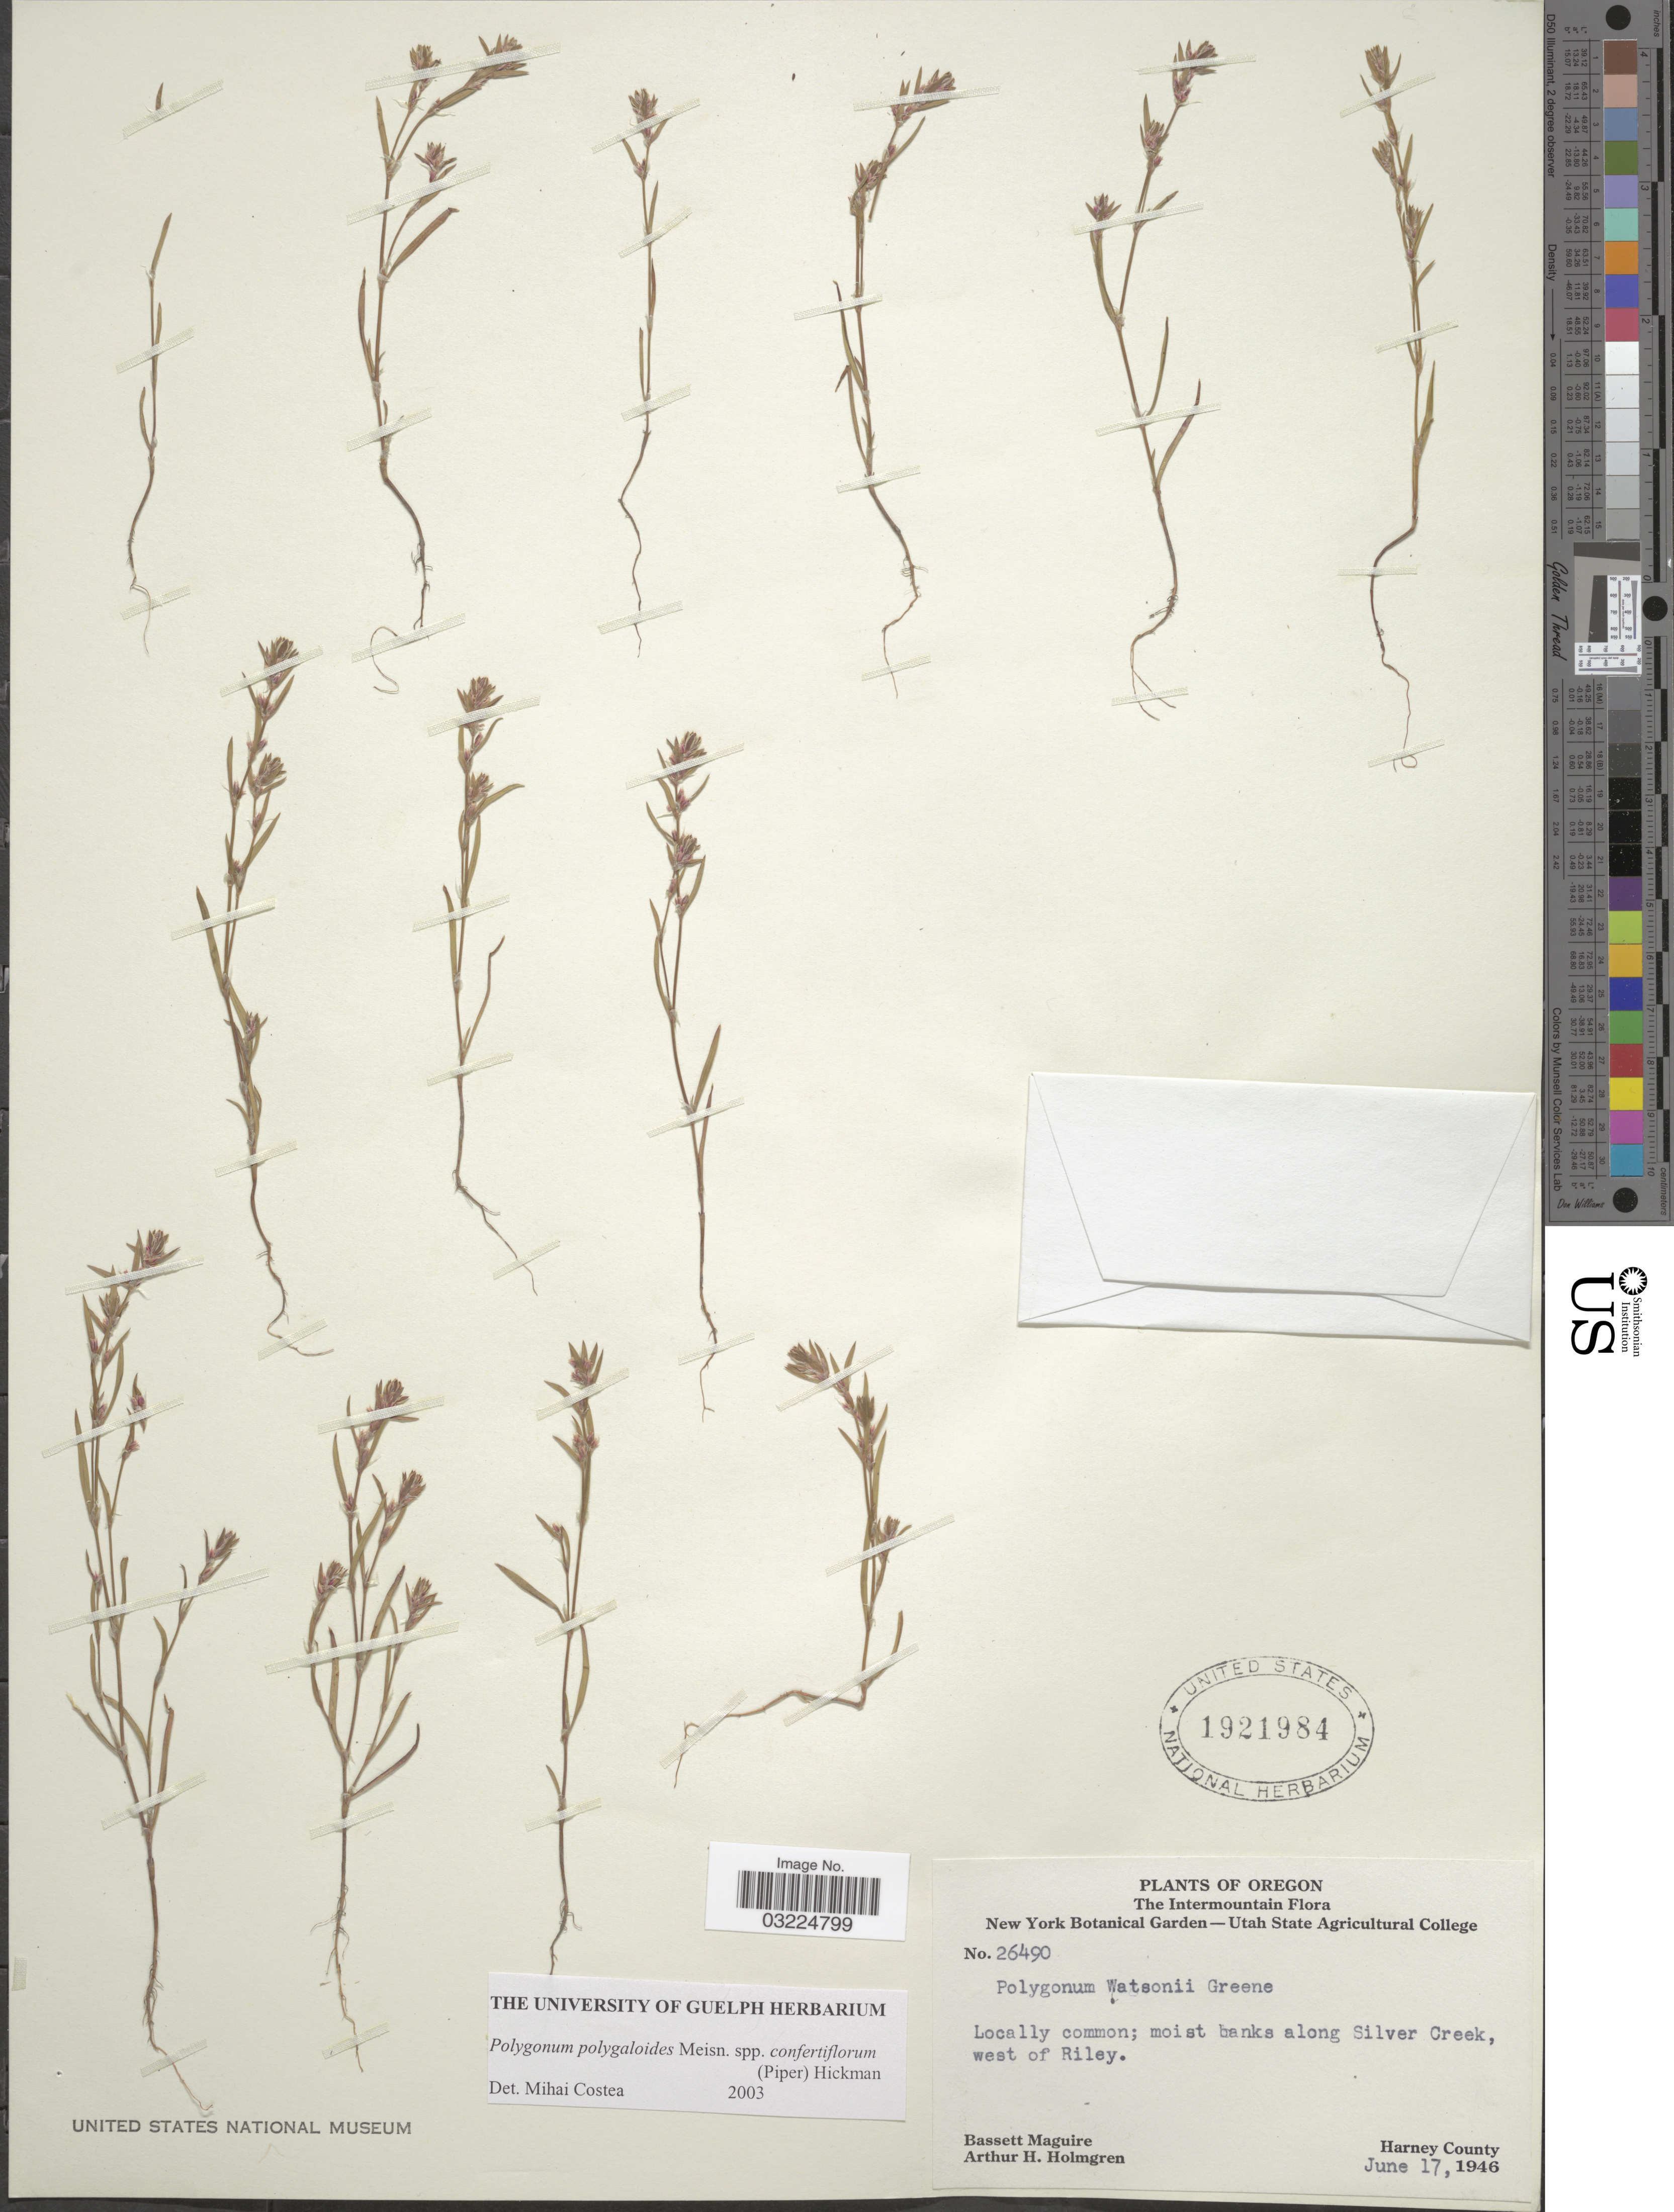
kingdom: Plantae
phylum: Tracheophyta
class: Magnoliopsida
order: Caryophyllales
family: Polygonaceae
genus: Polygonum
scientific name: Polygonum polygaloides subsp. confertiflorum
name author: (Nutt. ex Piper) Hickman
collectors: B. Maguire & A. H. Holmgren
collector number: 26490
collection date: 1946-06-17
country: United States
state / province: Oregon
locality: The Intermountain. Moist banks along Silver Creek, west of Riley.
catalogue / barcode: US 1921984